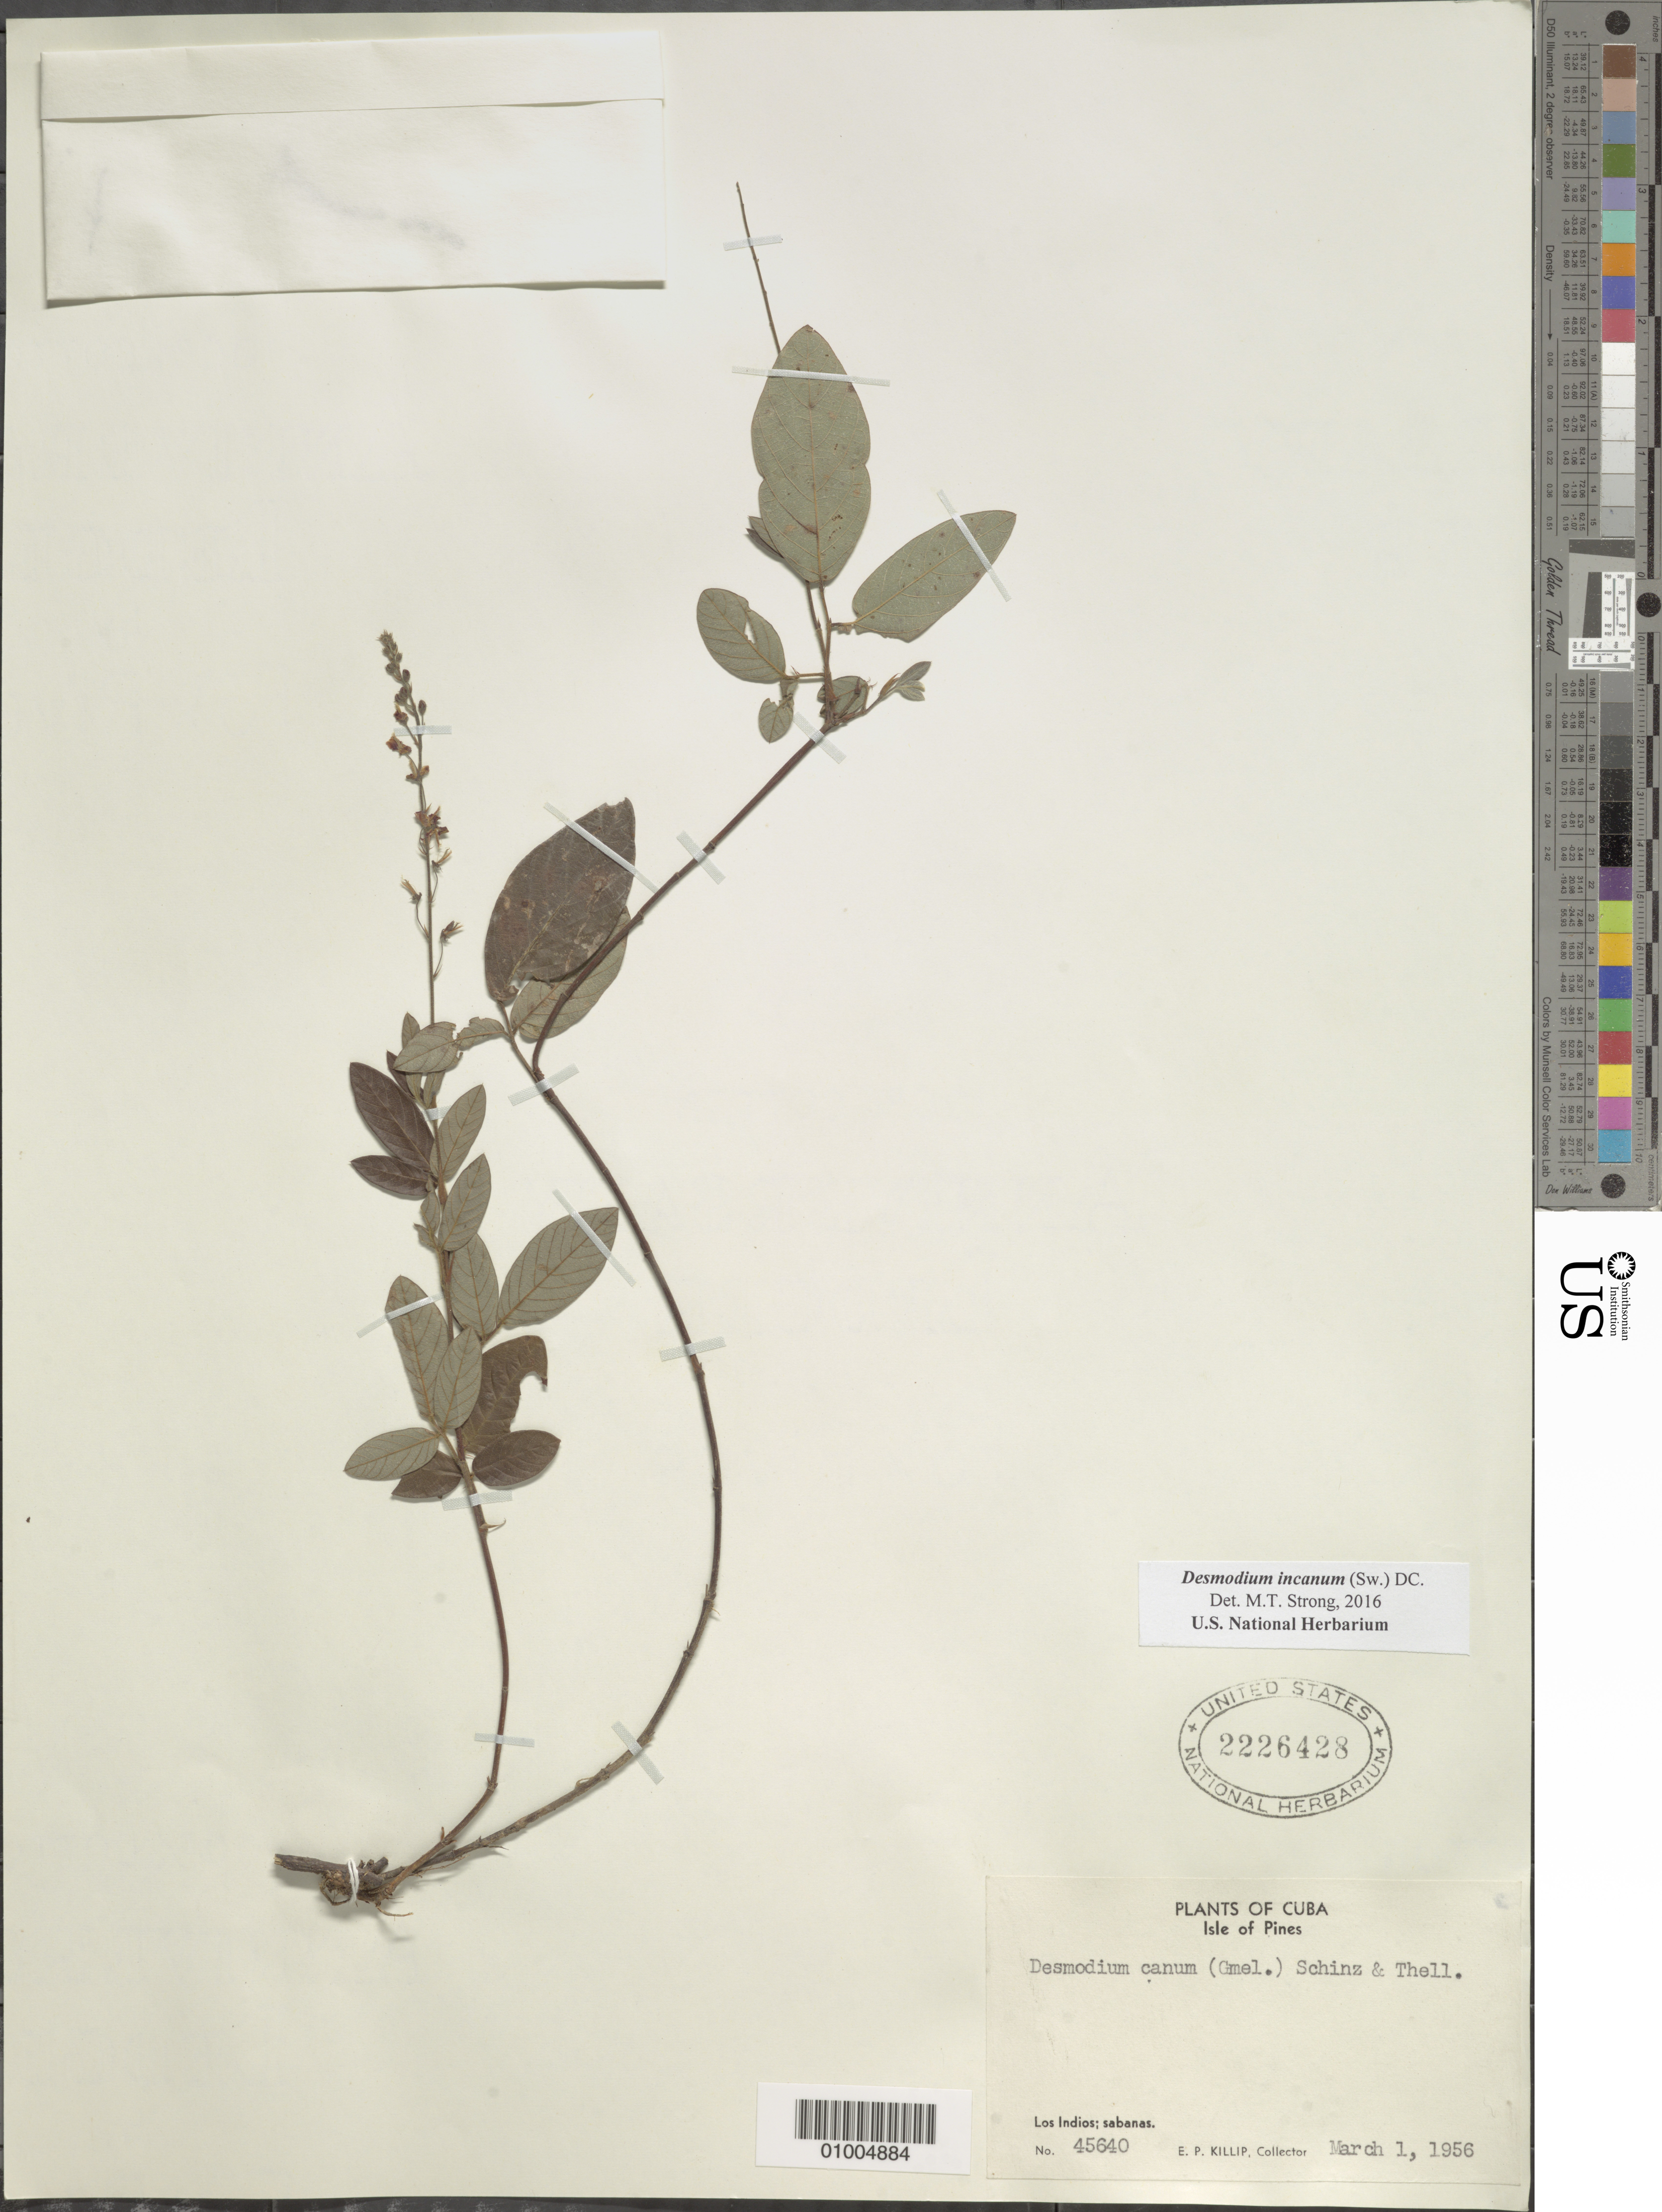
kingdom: Plantae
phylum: Tracheophyta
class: Magnoliopsida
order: Fabales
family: Fabaceae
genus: Desmodium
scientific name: Desmodium incanum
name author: (Sw.) DC.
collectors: E. P. Killip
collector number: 45640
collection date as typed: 01 Mar 1956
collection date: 1956-03-01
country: Cuba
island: Isla de la Juventud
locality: Los Indios; Sabanas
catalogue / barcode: US 2226428